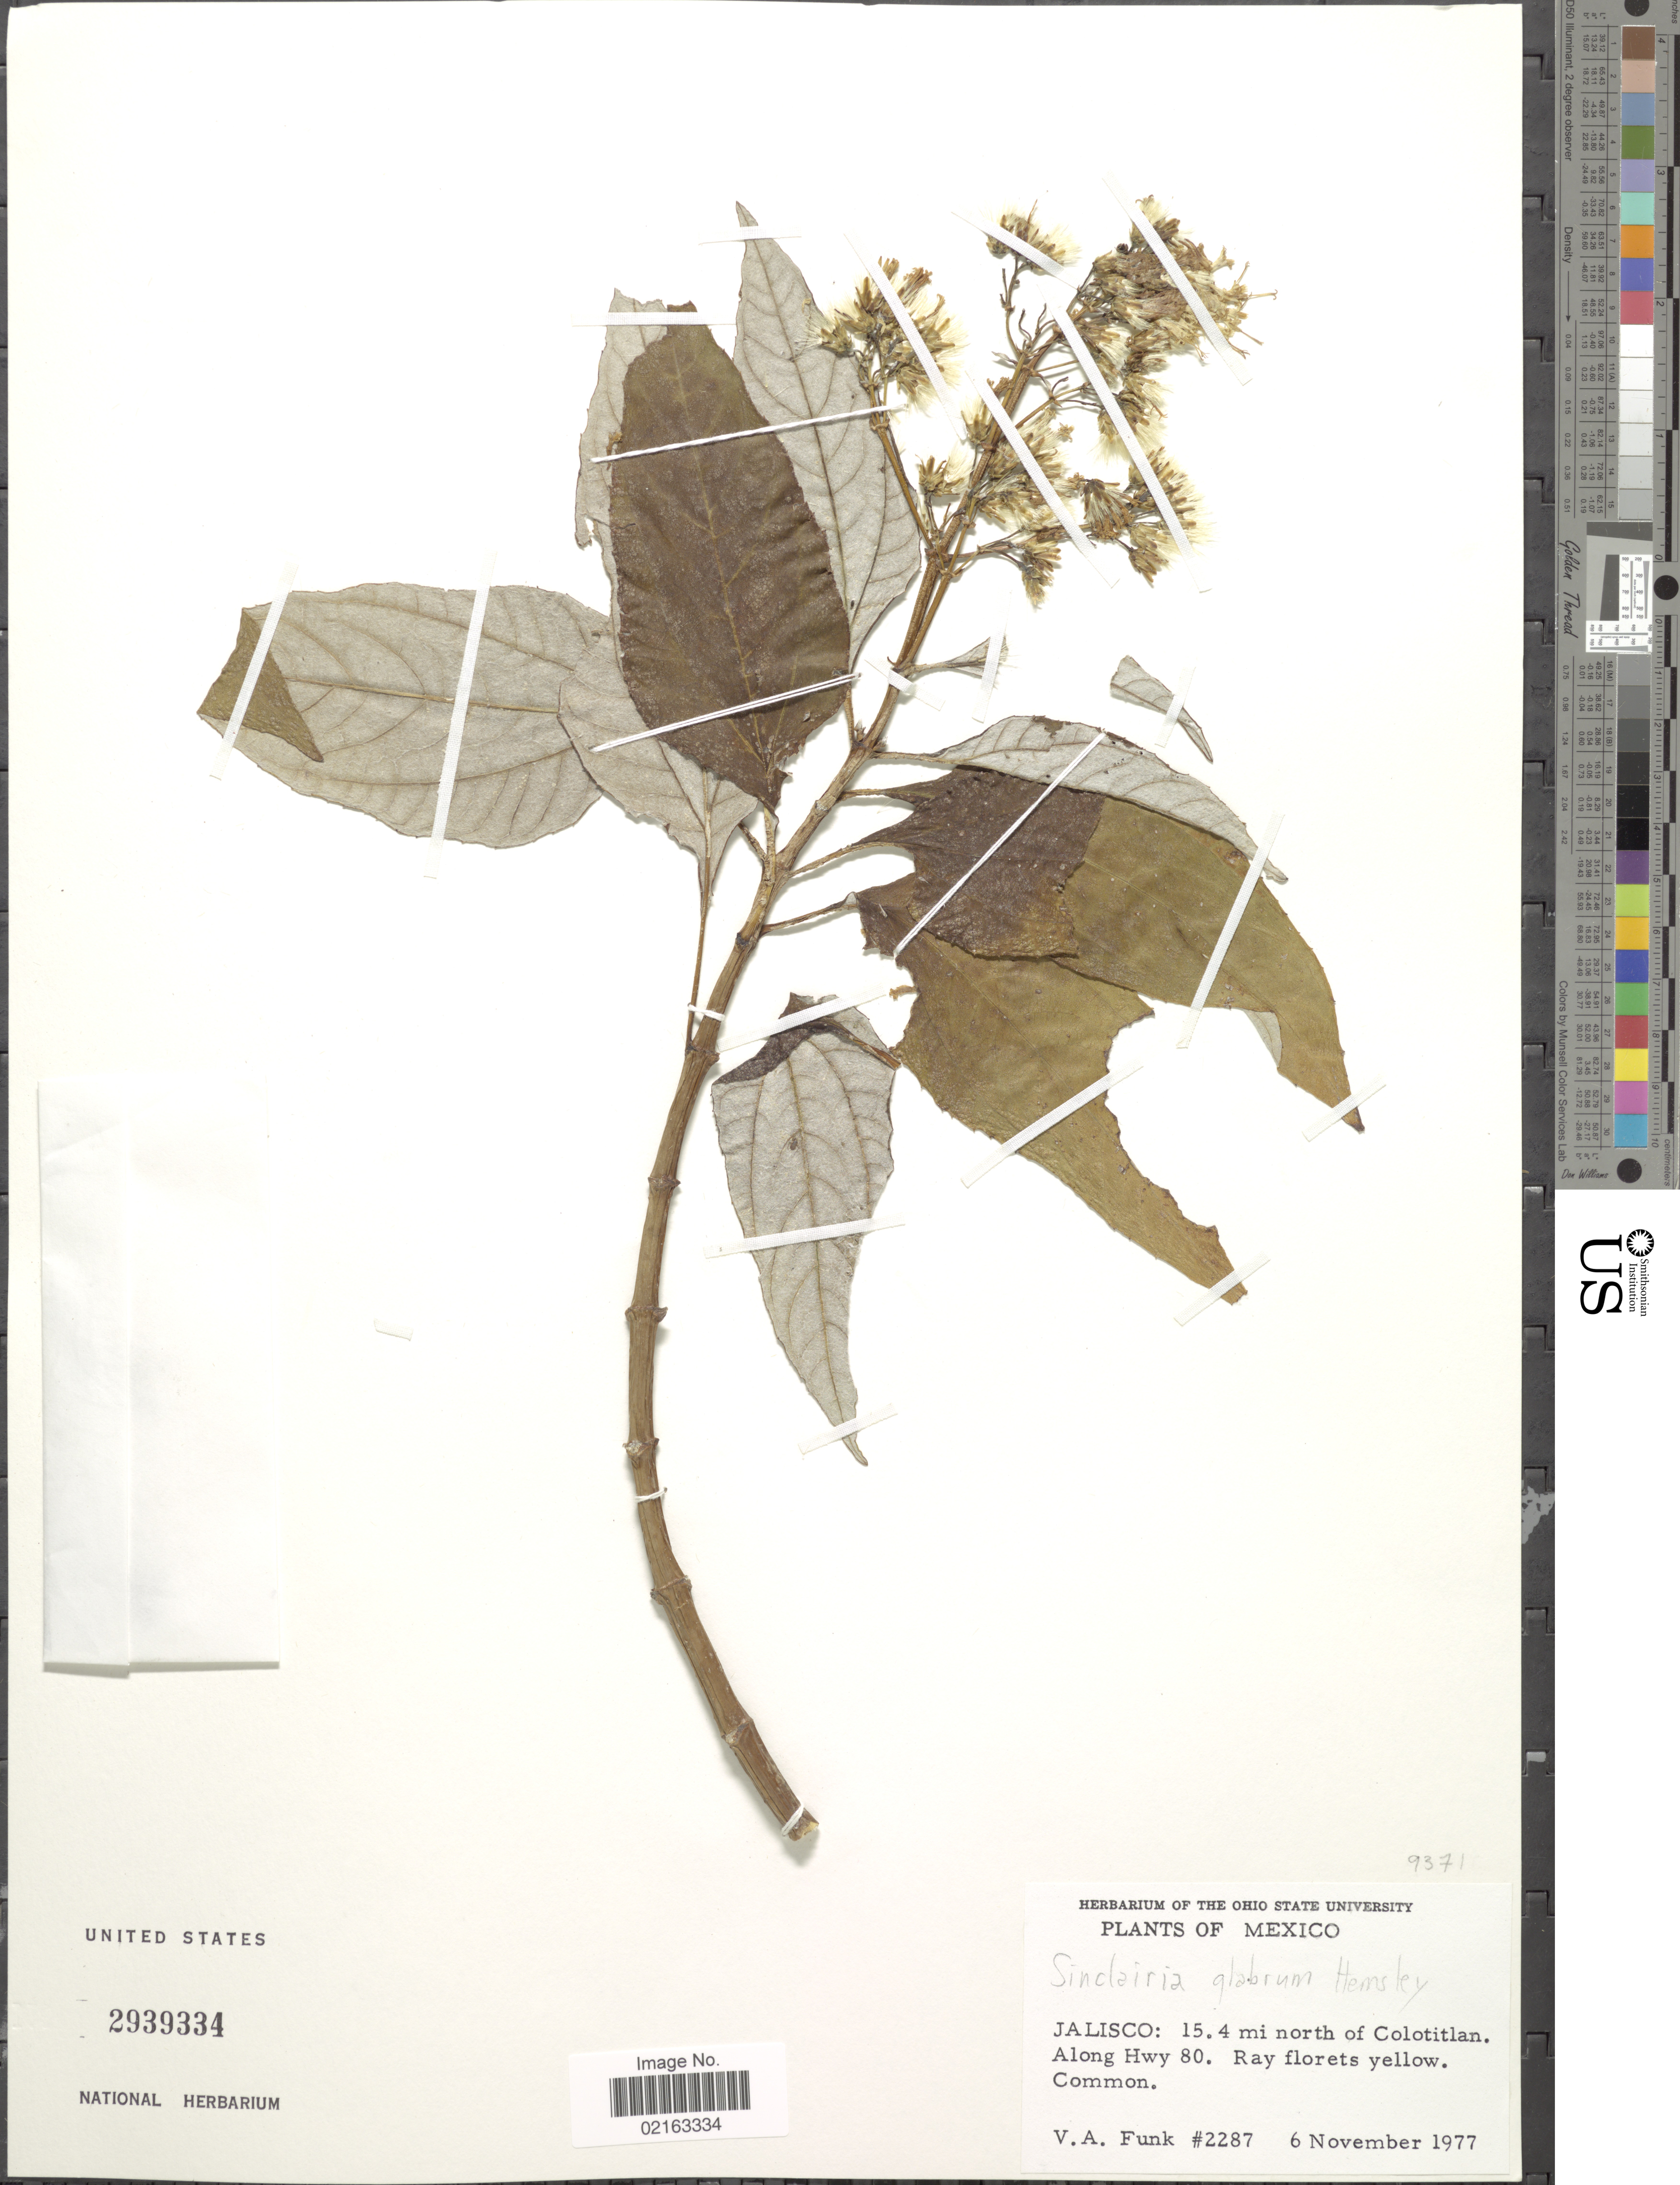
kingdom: Plantae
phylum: Tracheophyta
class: Magnoliopsida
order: Asterales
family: Asteraceae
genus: Sinclairia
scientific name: Sinclairia glabra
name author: (Hemsl.) Rydb.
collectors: V. Funk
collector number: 2287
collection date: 1977-11-06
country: Mexico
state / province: Jalisco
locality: Jalisco: 15.4 mi north of Colotitlan. Along Hwy 80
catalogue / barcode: US 2939334